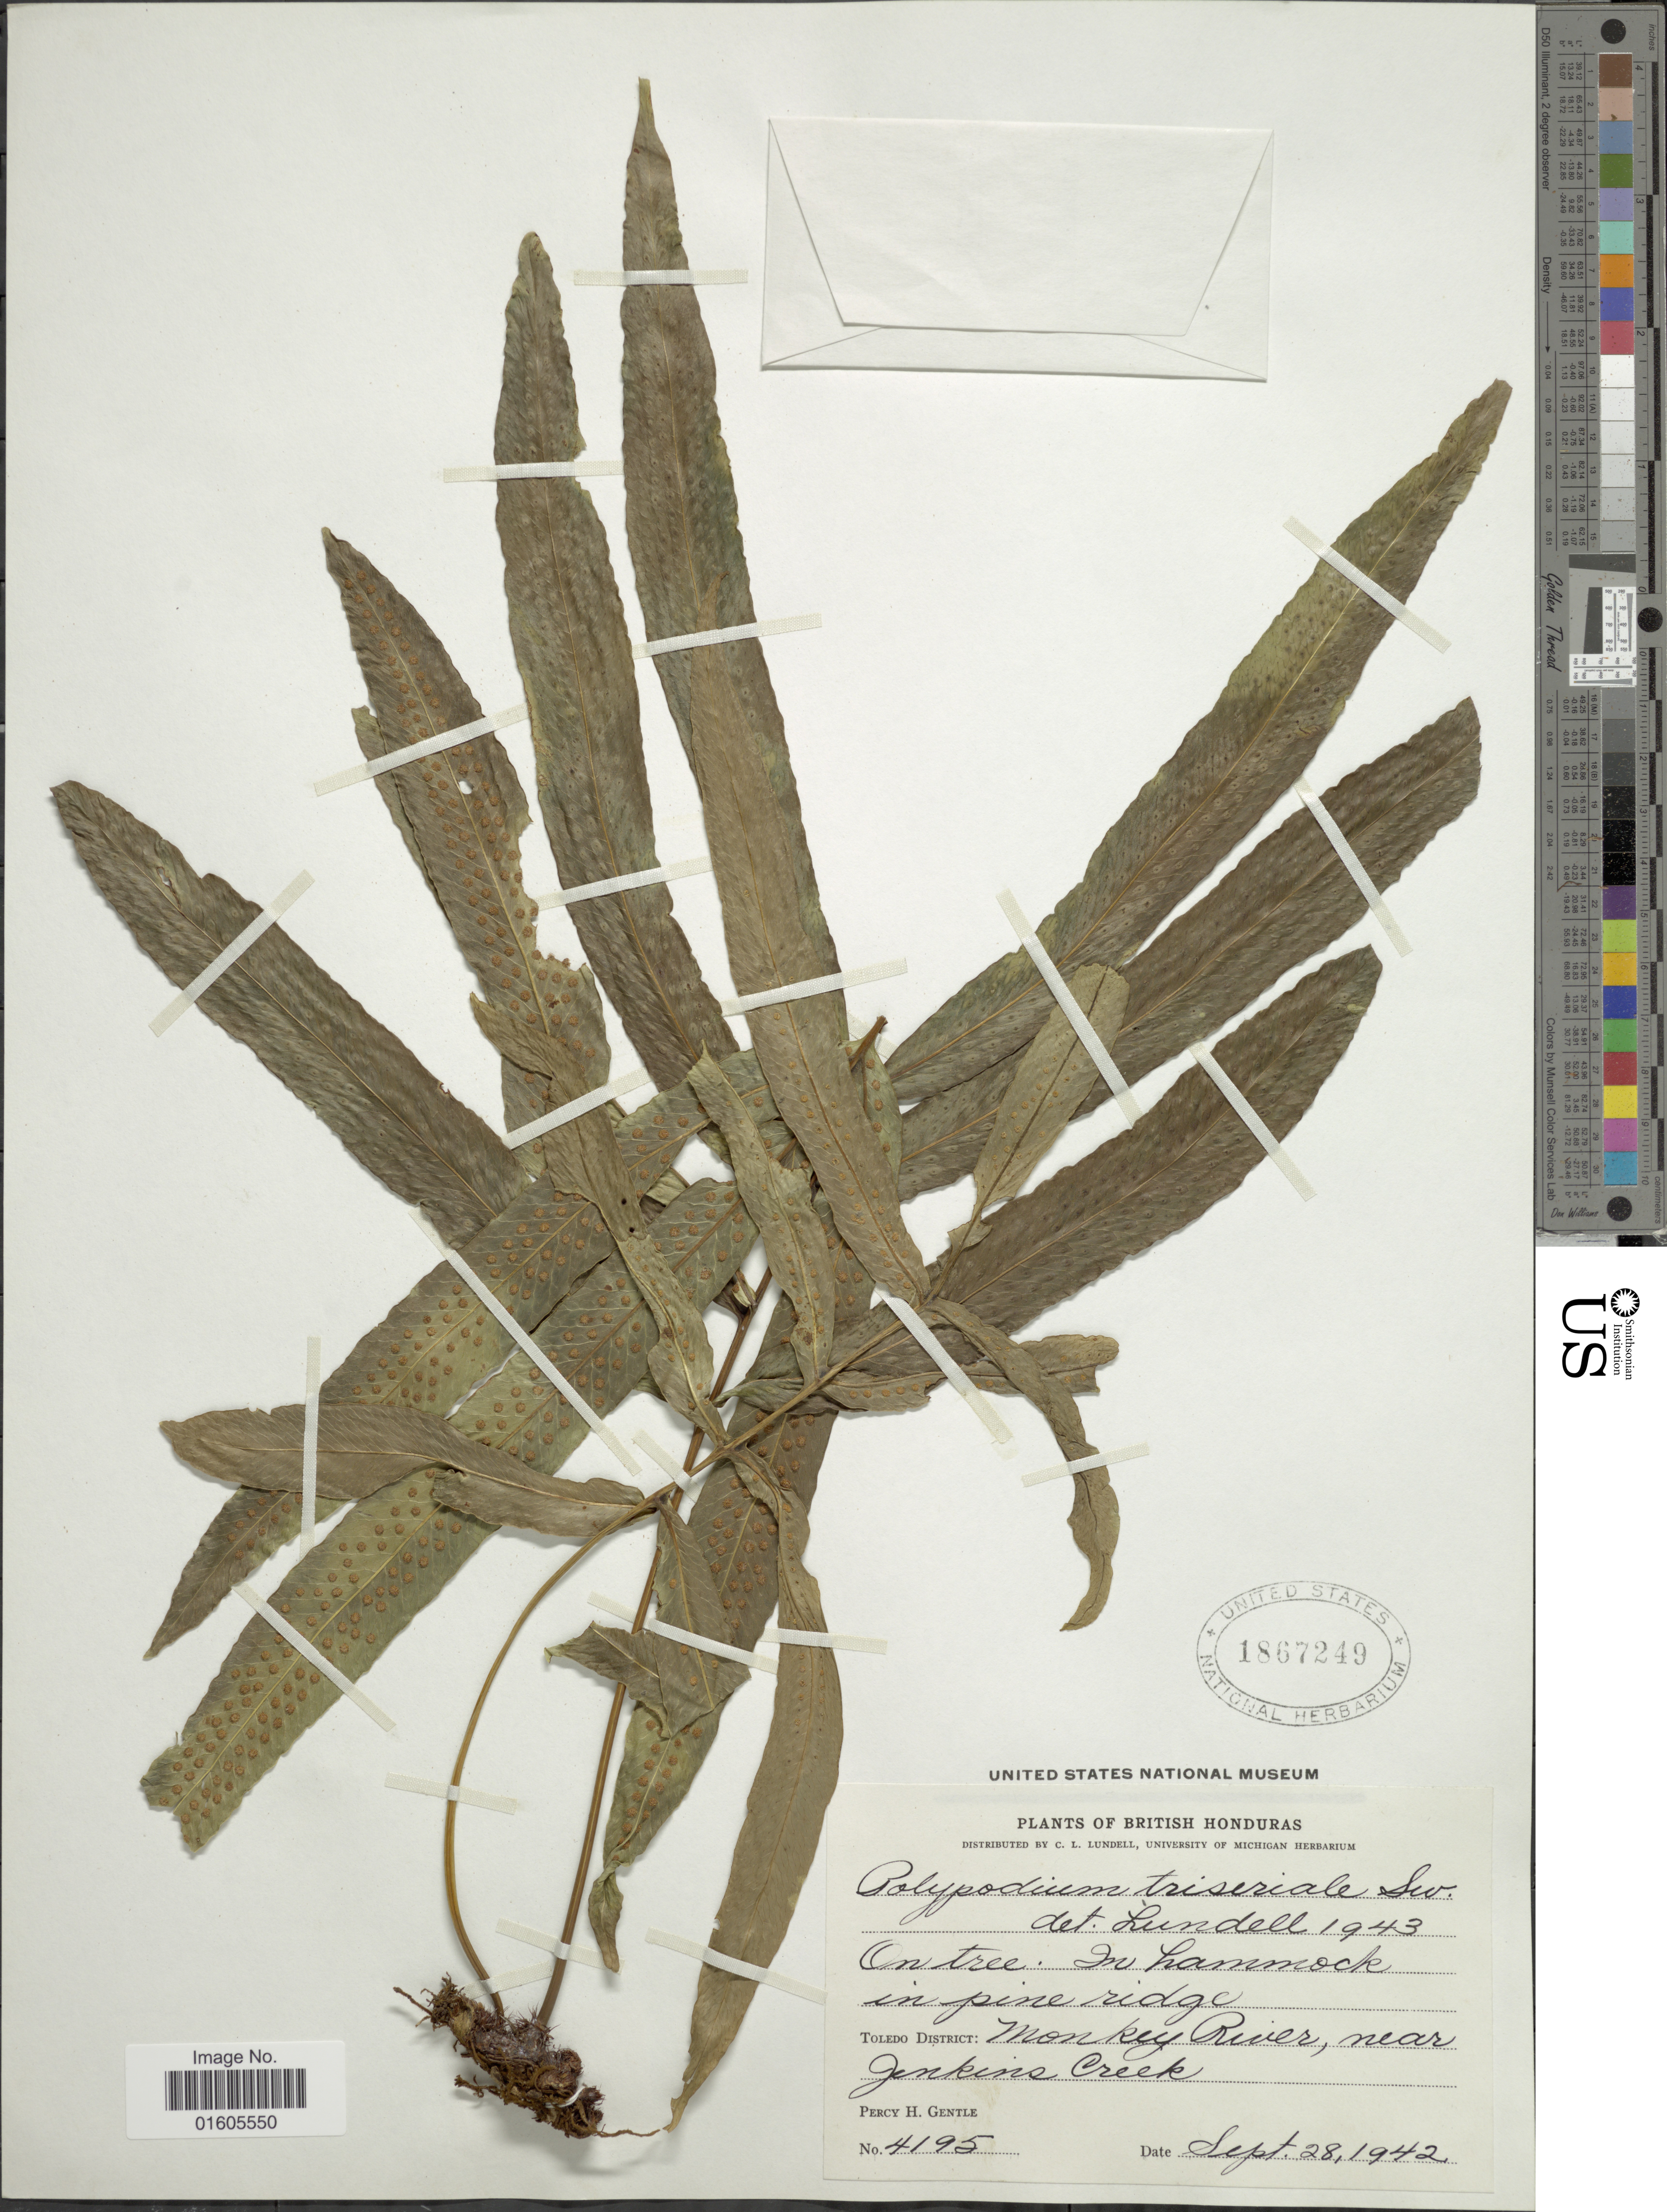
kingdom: Plantae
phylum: Tracheophyta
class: Polypodiopsida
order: Polypodiales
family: Polypodiaceae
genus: Serpocaulon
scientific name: Serpocaulon triseriale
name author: (Sw.) A.R. Sm.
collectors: P. H. Gentle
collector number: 4195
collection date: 1942-09-28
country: Belize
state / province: Toledo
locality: British Honduras, Toledo District: Monkey River, near Jenkins Creek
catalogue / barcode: US 1867249